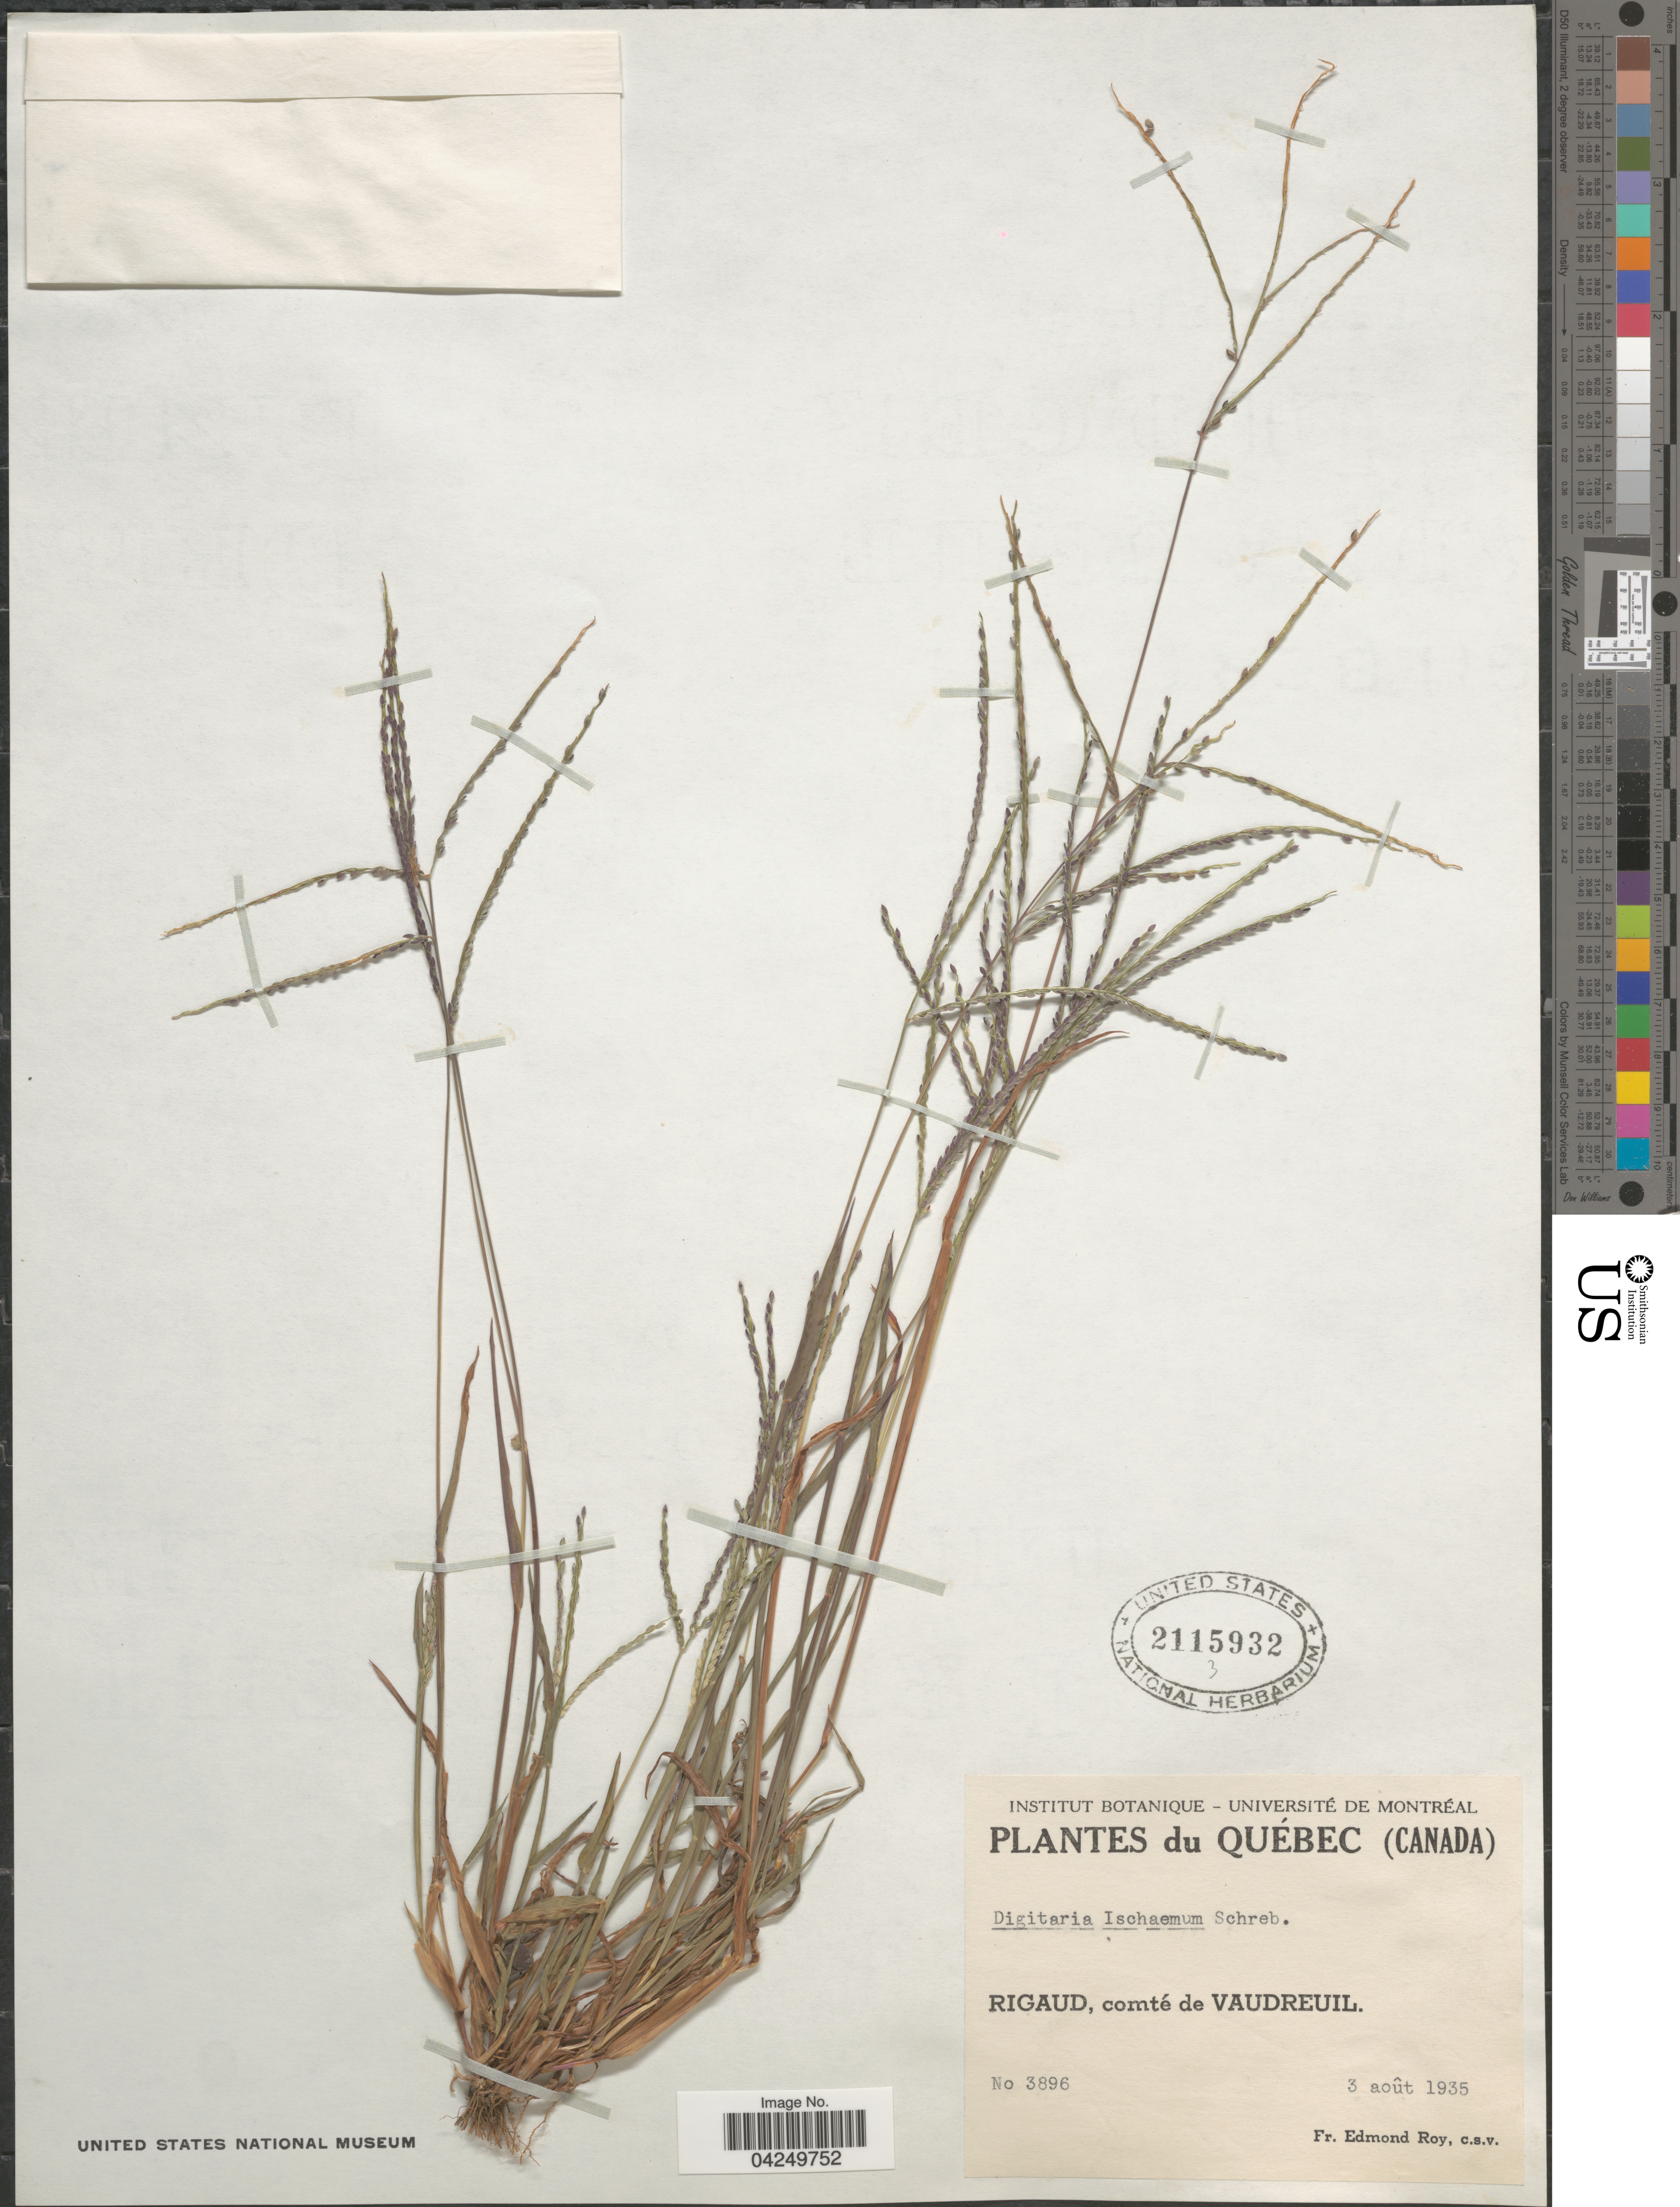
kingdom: Plantae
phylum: Tracheophyta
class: Liliopsida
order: Poales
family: Poaceae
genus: Digitaria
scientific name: Digitaria ischaemum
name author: (Schreber) Schreber ex Muhl.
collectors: E. Roy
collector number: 3896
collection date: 1935-08-03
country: Canada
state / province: Quebec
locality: Rigaud, comté de Vaudreuil.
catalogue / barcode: US 2115932